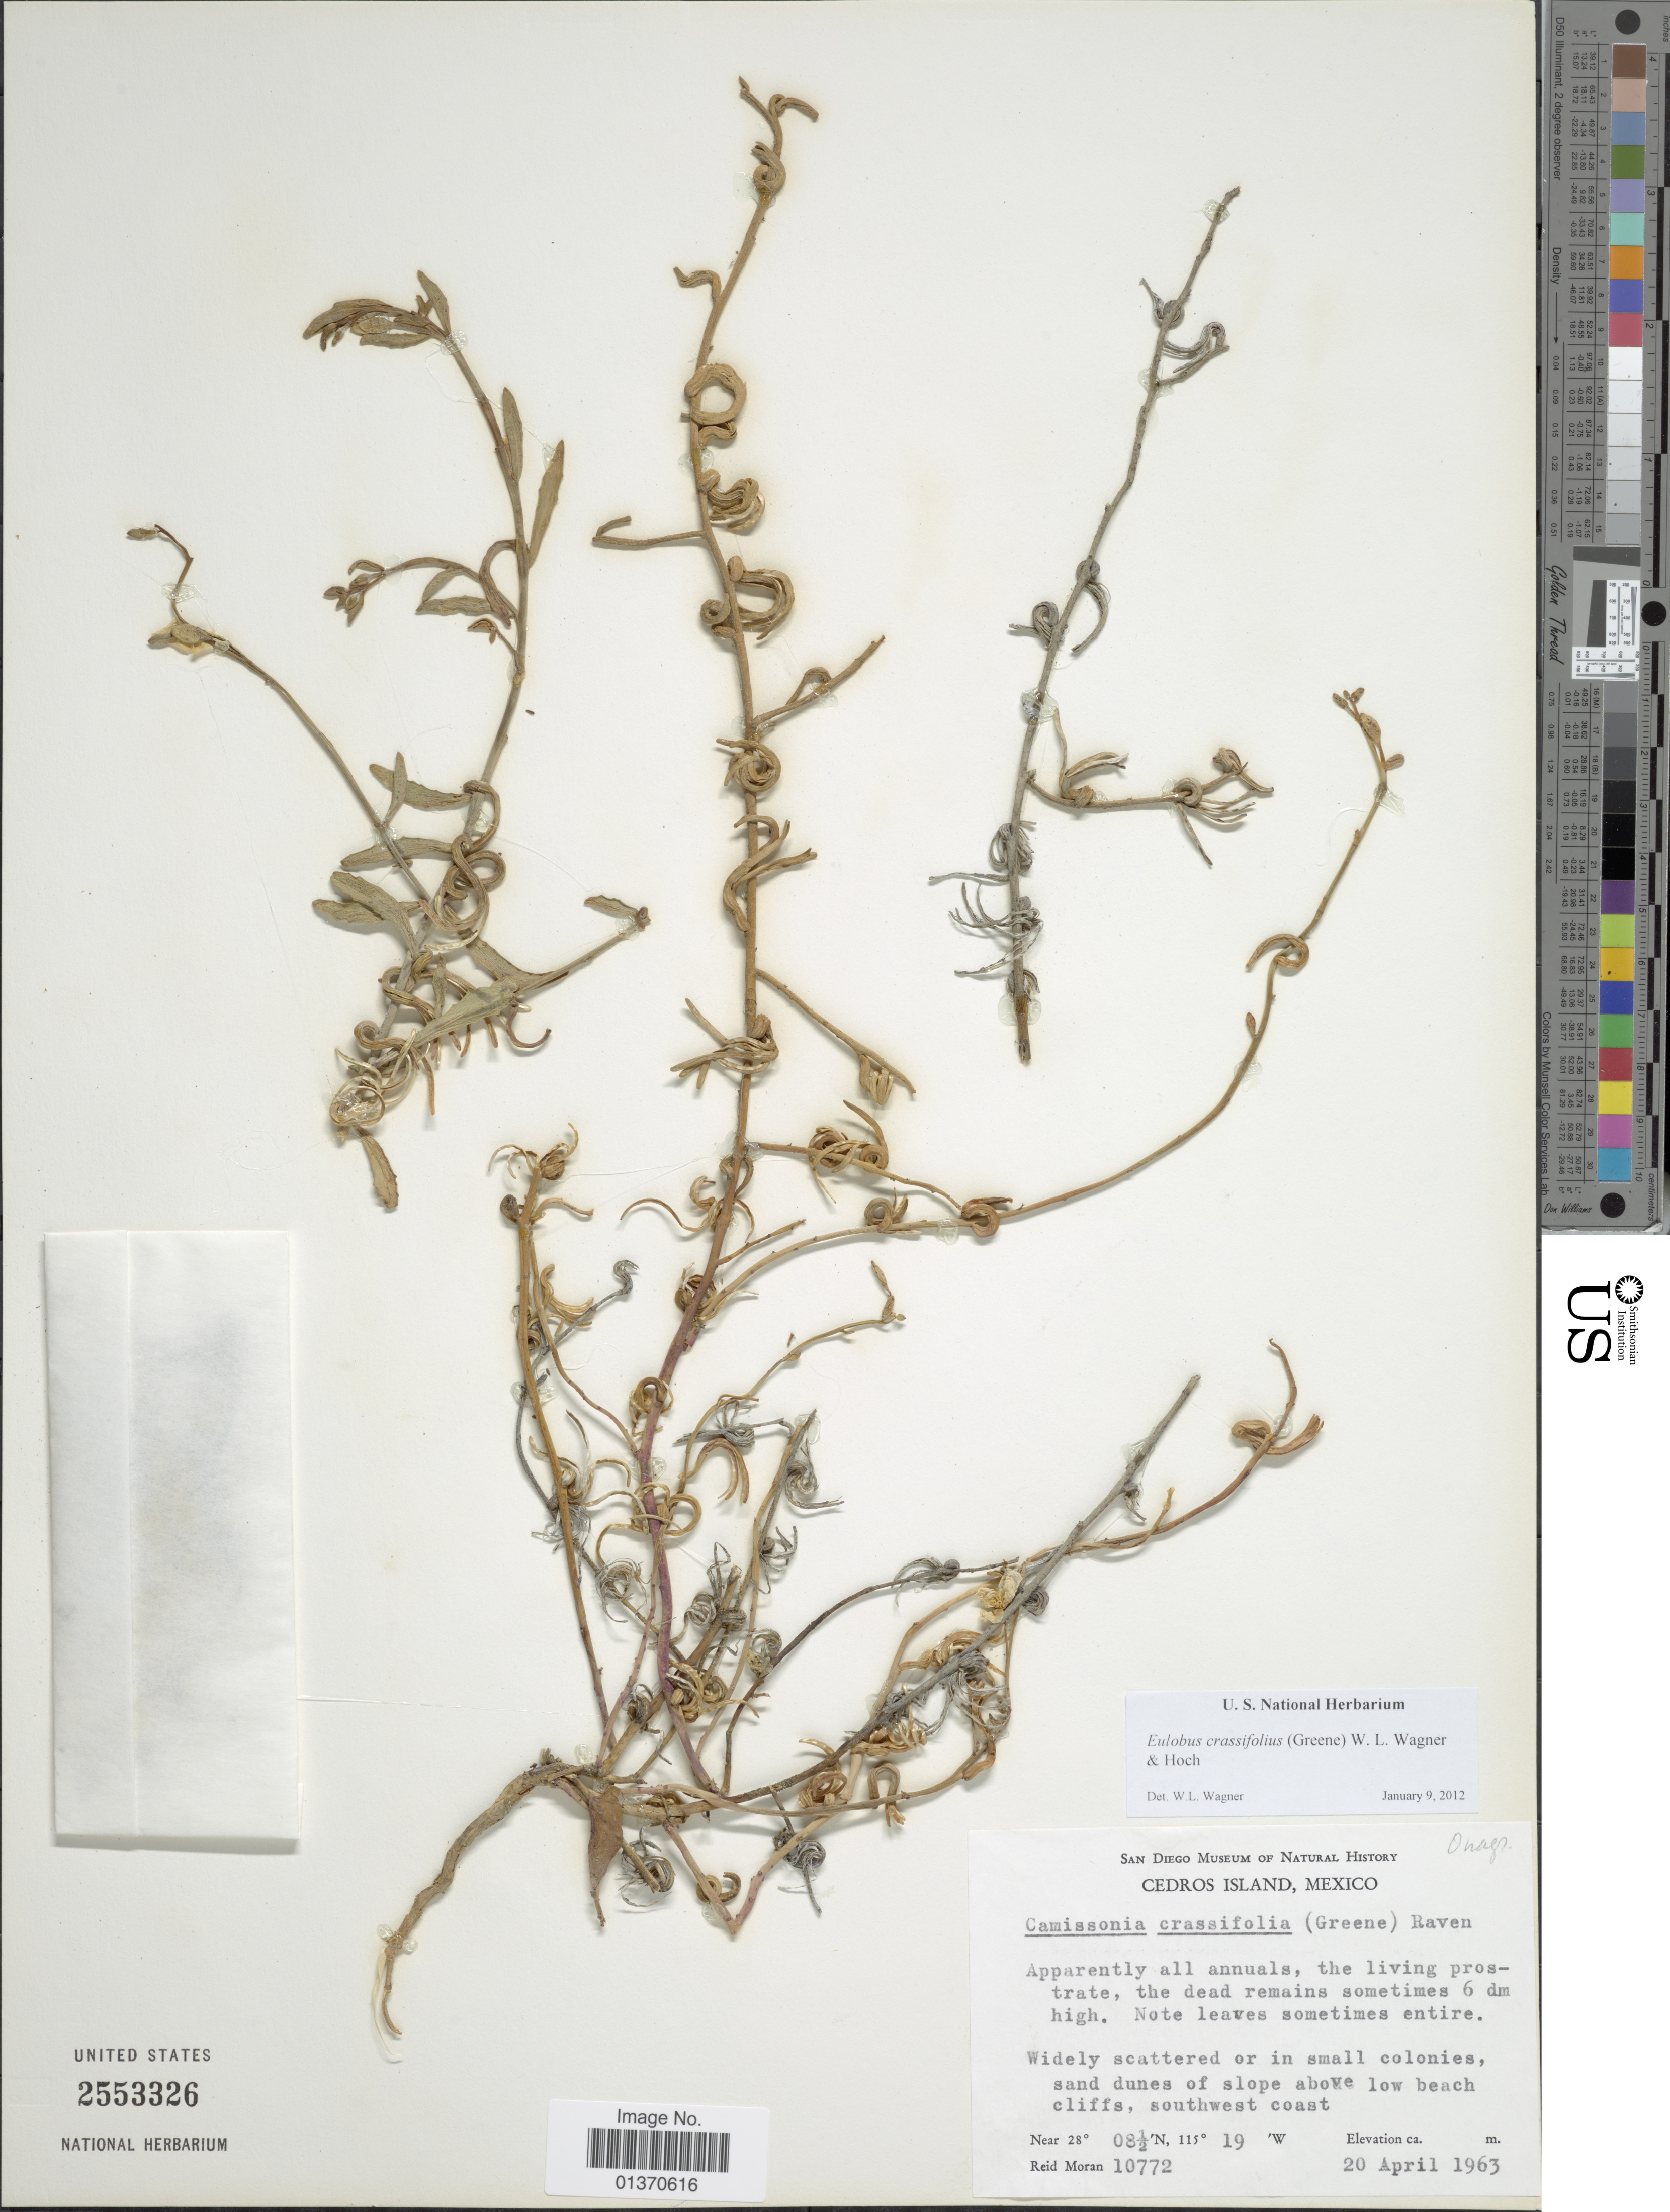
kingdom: Plantae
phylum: Tracheophyta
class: Magnoliopsida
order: Myrtales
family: Onagraceae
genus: Eulobus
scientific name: Eulobus crassifolius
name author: (Greene) W.L. Wagner & Hoch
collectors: R. Moran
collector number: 10772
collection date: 1963-04-20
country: Mexico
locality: Cedros Island, sand dunes of slope above low beach cliffs, southwest coast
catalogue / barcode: US 2553326